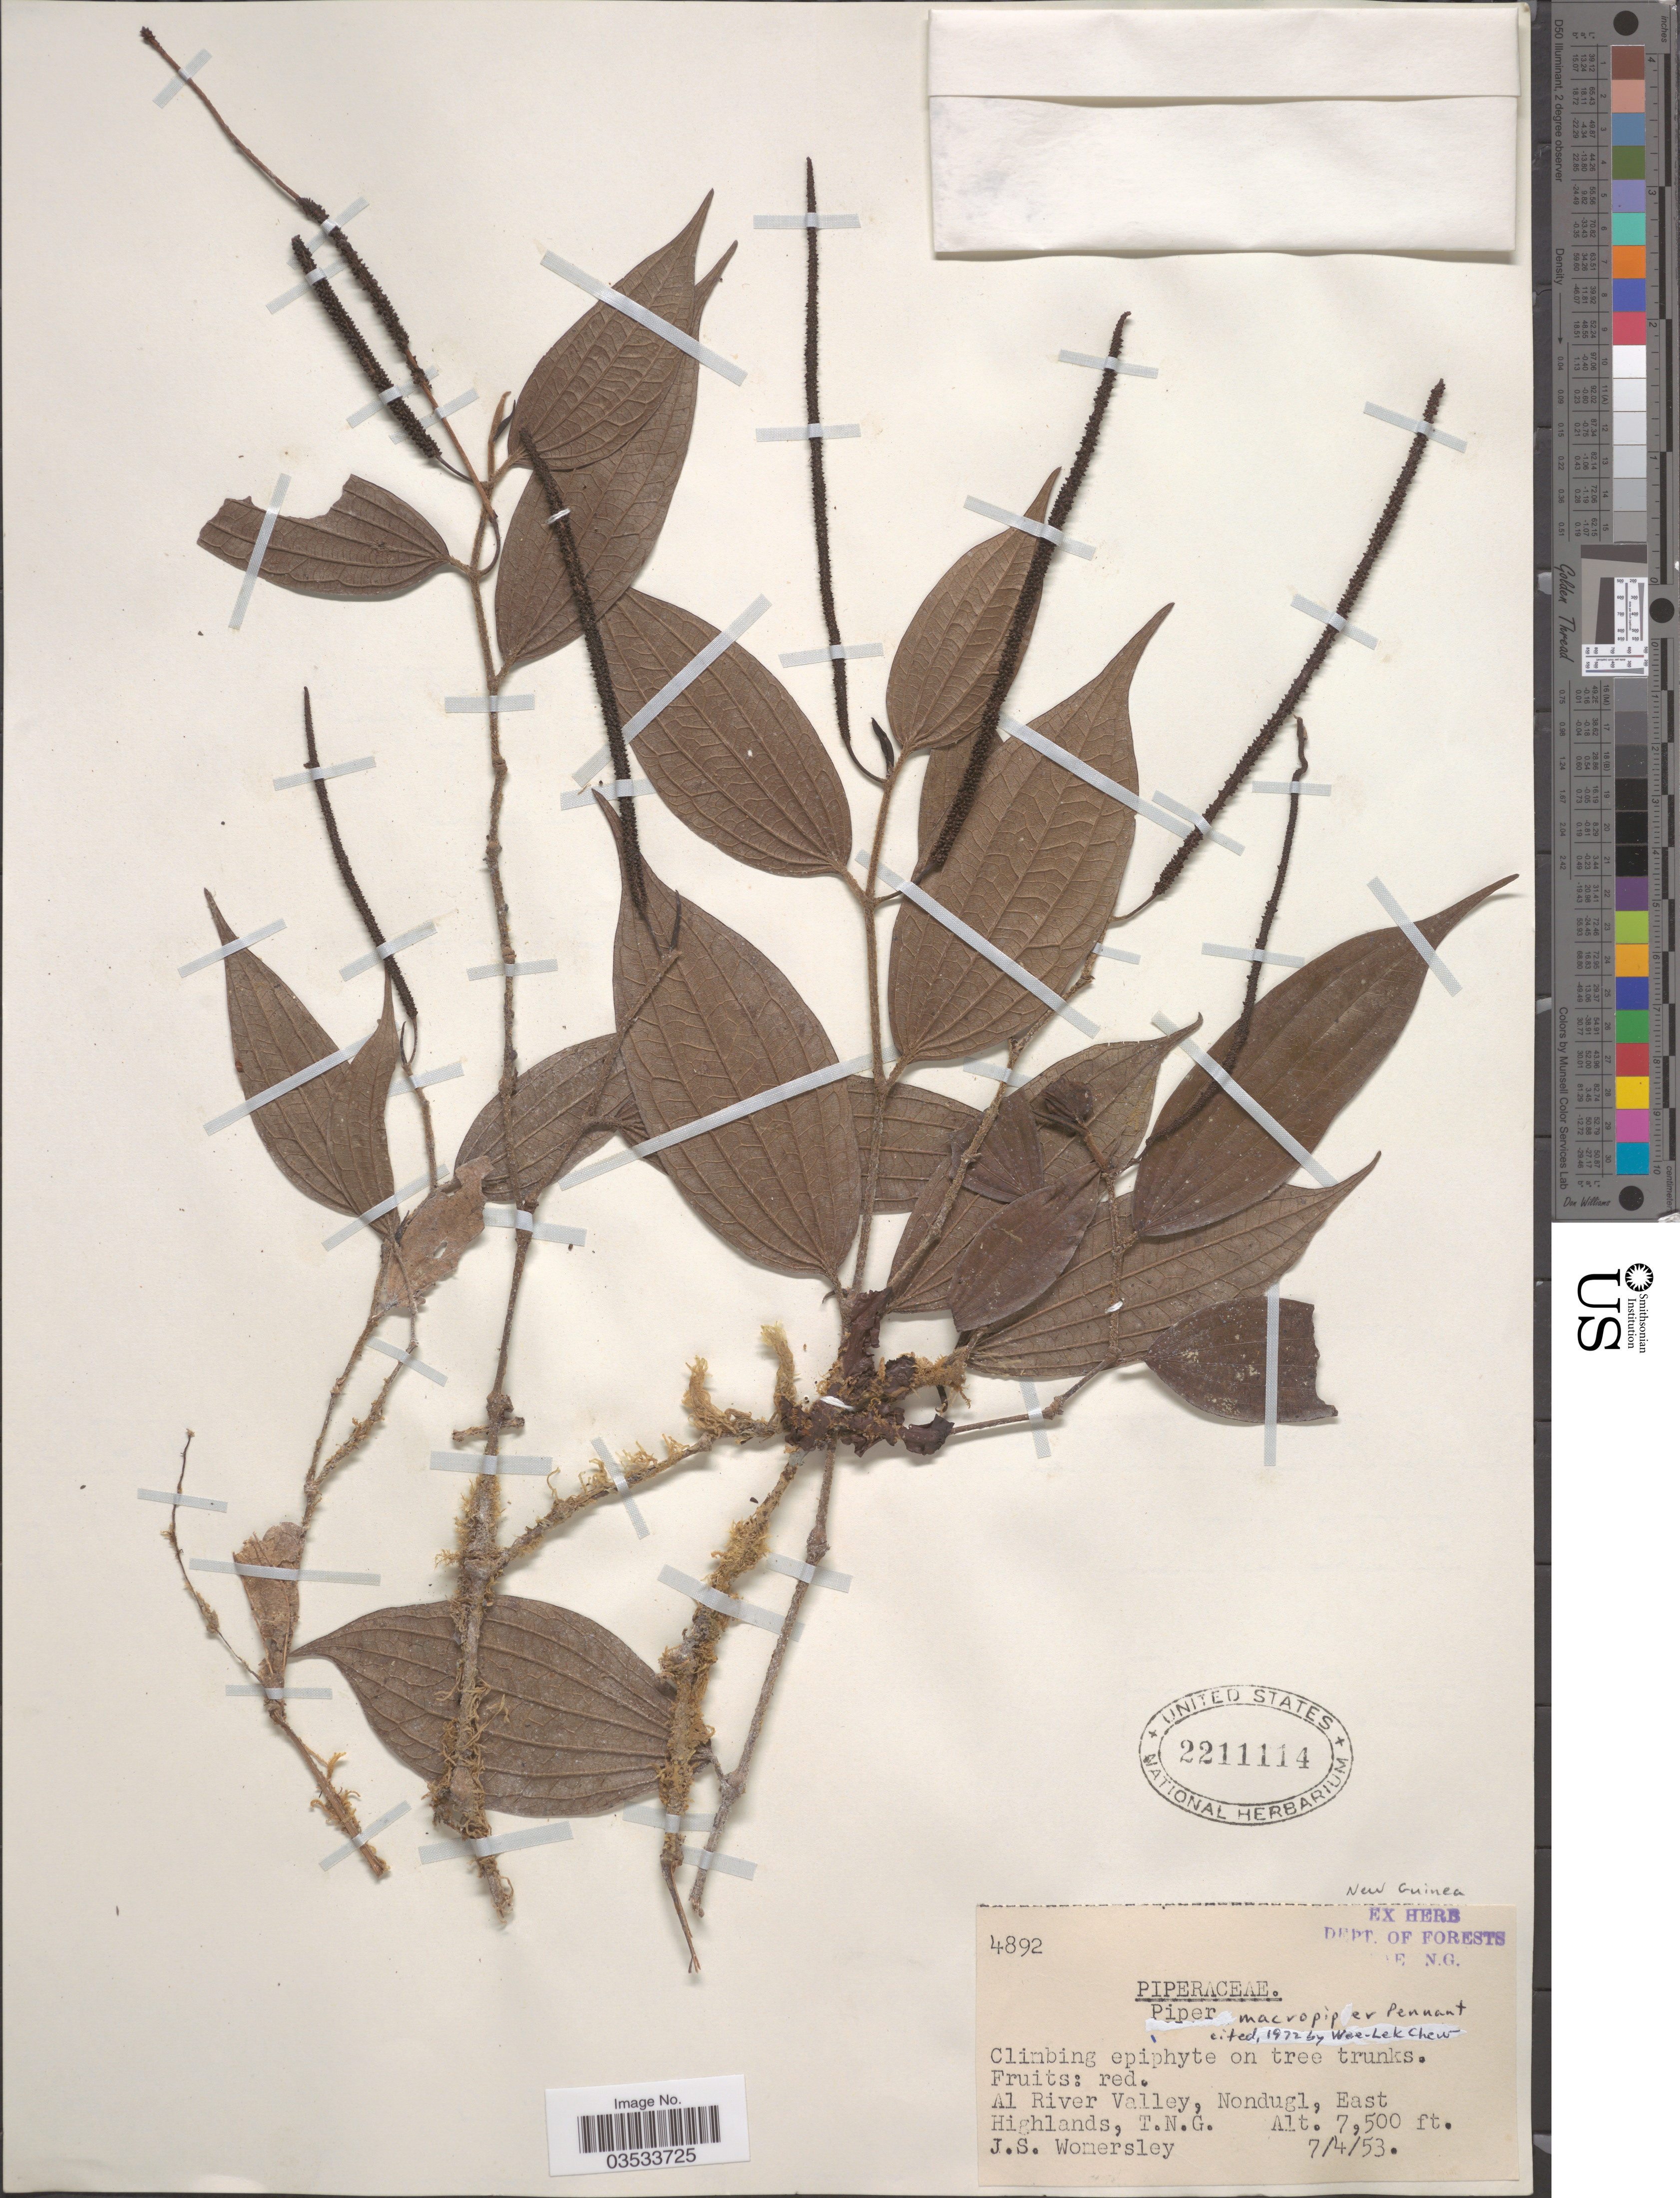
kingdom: Plantae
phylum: Tracheophyta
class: Magnoliopsida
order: Piperales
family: Piperaceae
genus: Piper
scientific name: Piper macropiper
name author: Pennant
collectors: J. S. Womersley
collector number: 4892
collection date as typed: Transcribed d/m/y: 7/4/53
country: Papua New Guinea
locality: Al River Valley, Nondugl, East Highlands, T.N.G.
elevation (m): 2286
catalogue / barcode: US 2211114